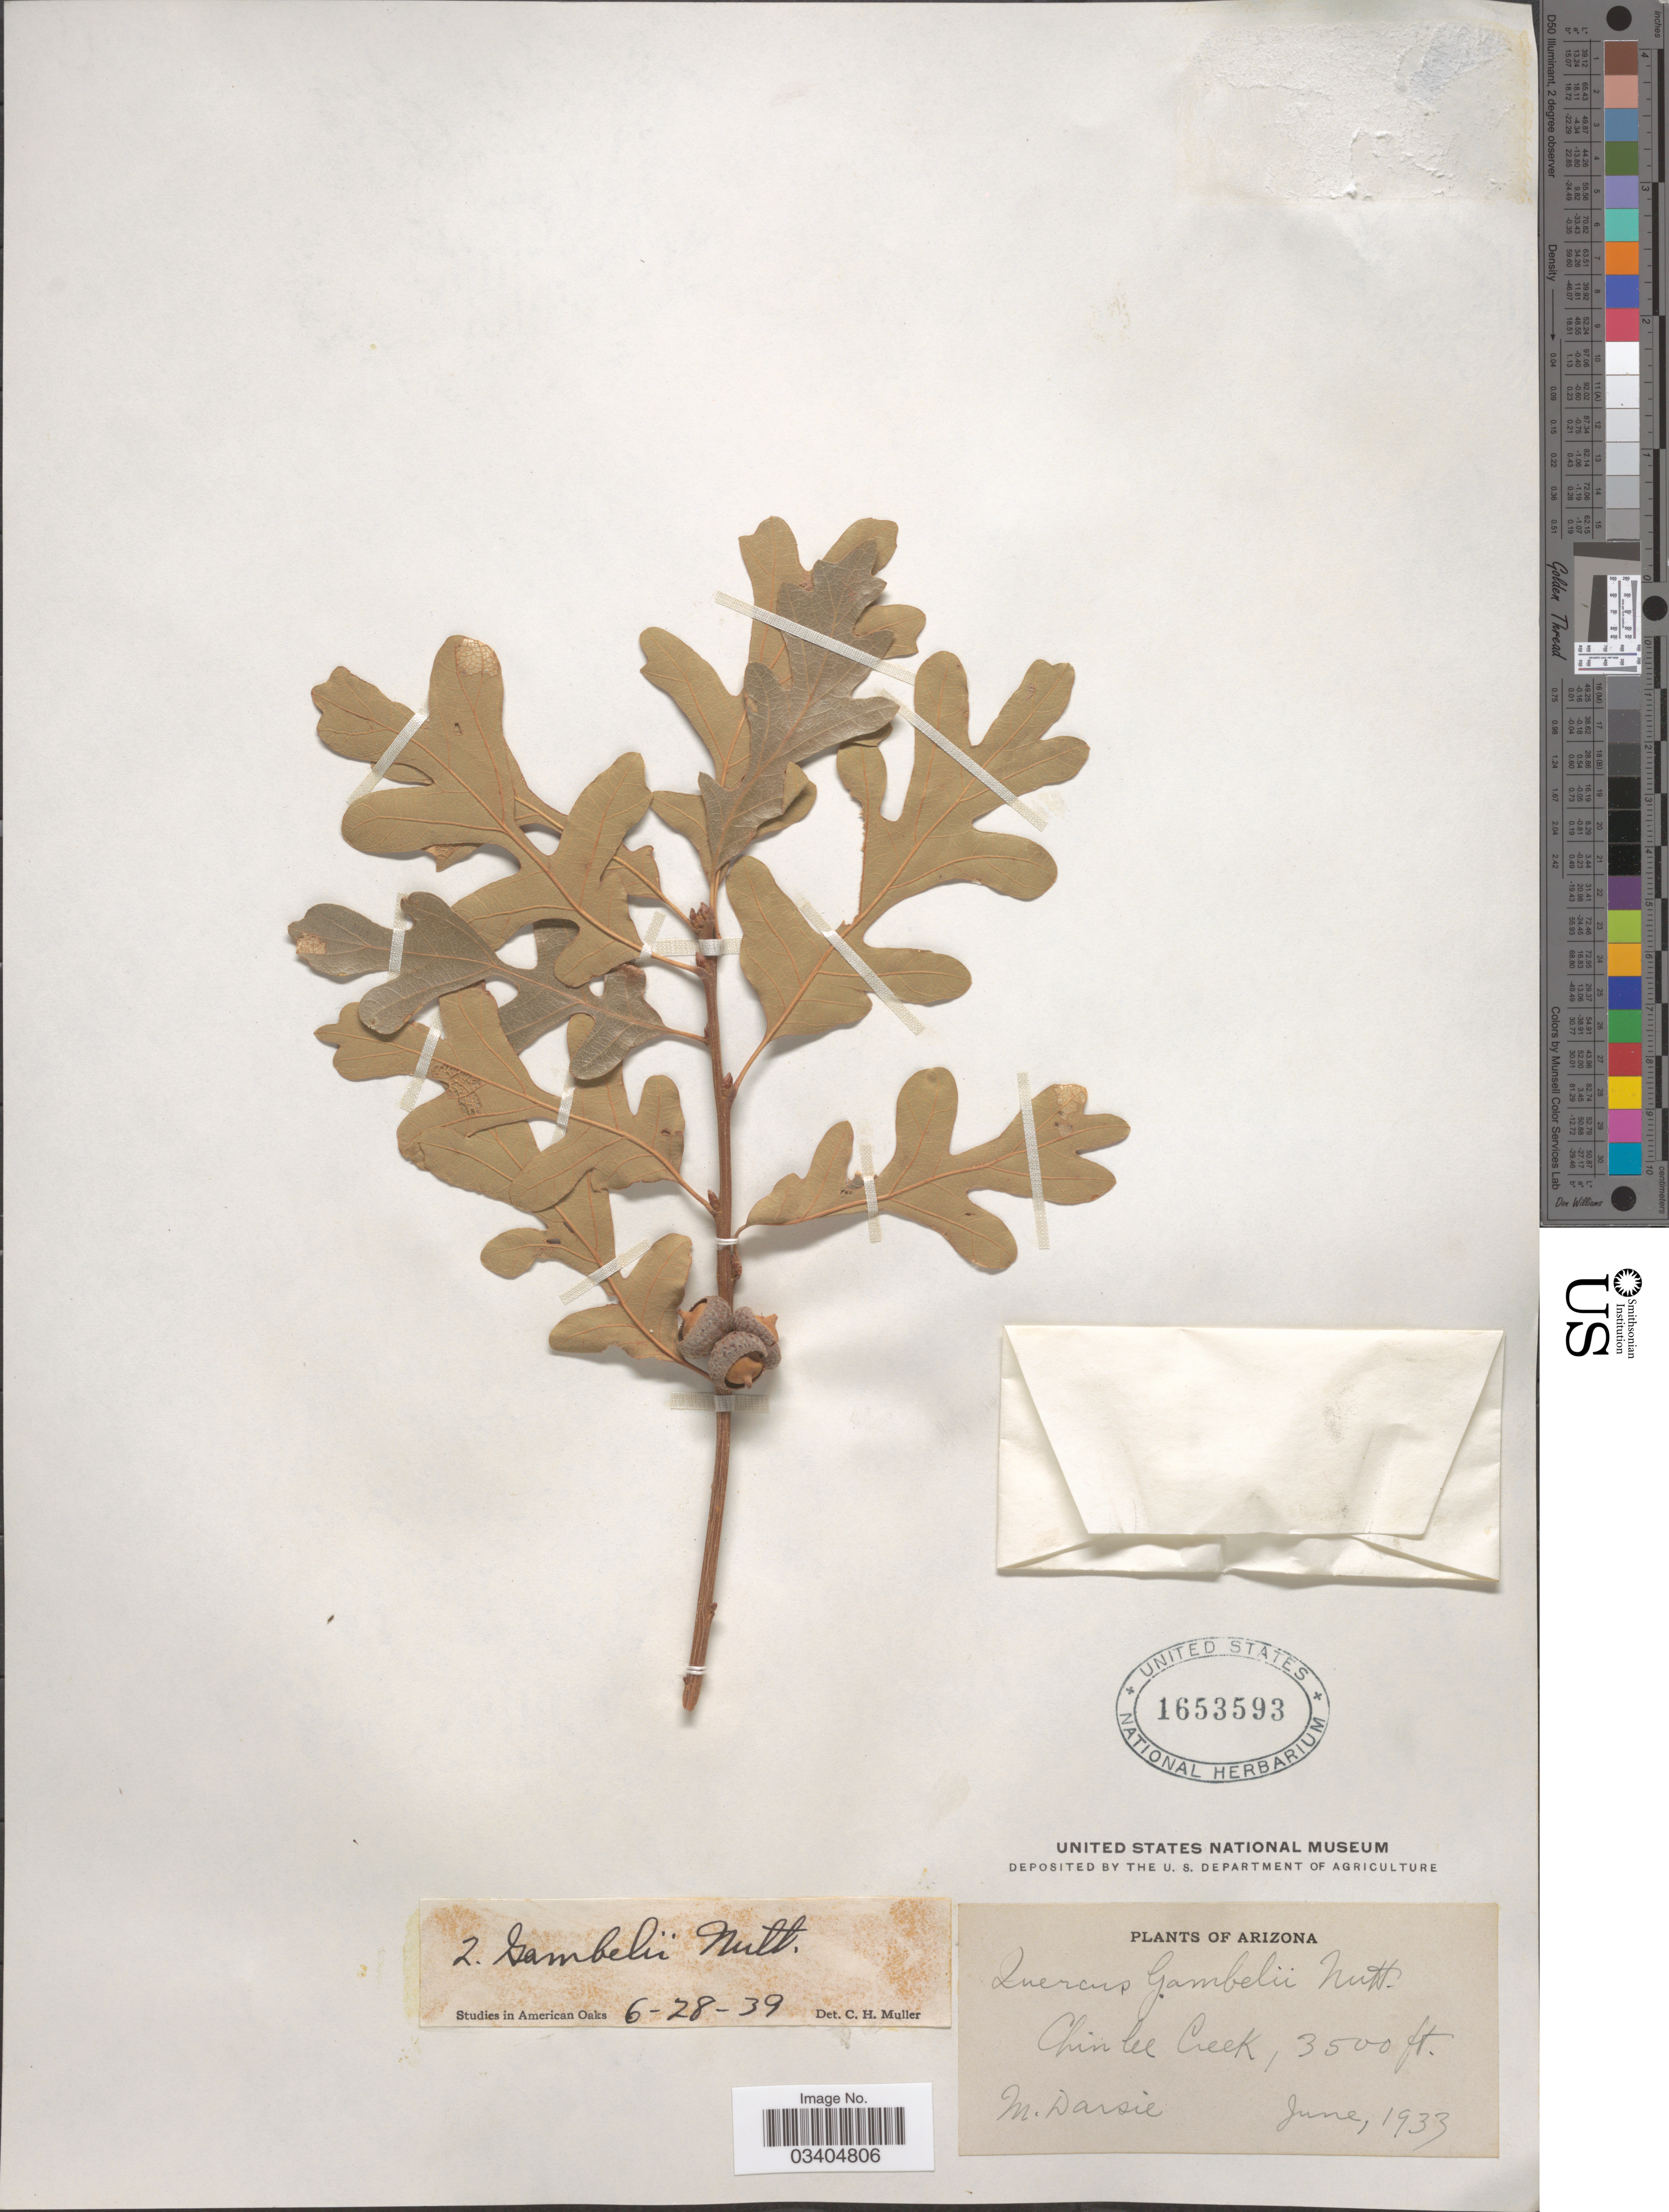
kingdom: Plantae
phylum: Tracheophyta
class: Magnoliopsida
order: Fagales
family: Fagaceae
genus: Quercus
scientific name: Quercus gambelii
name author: Nutt.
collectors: M. Darsie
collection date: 1933-06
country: United States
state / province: Arizona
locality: Chinlee Creek.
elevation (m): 1067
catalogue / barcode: US 1653593